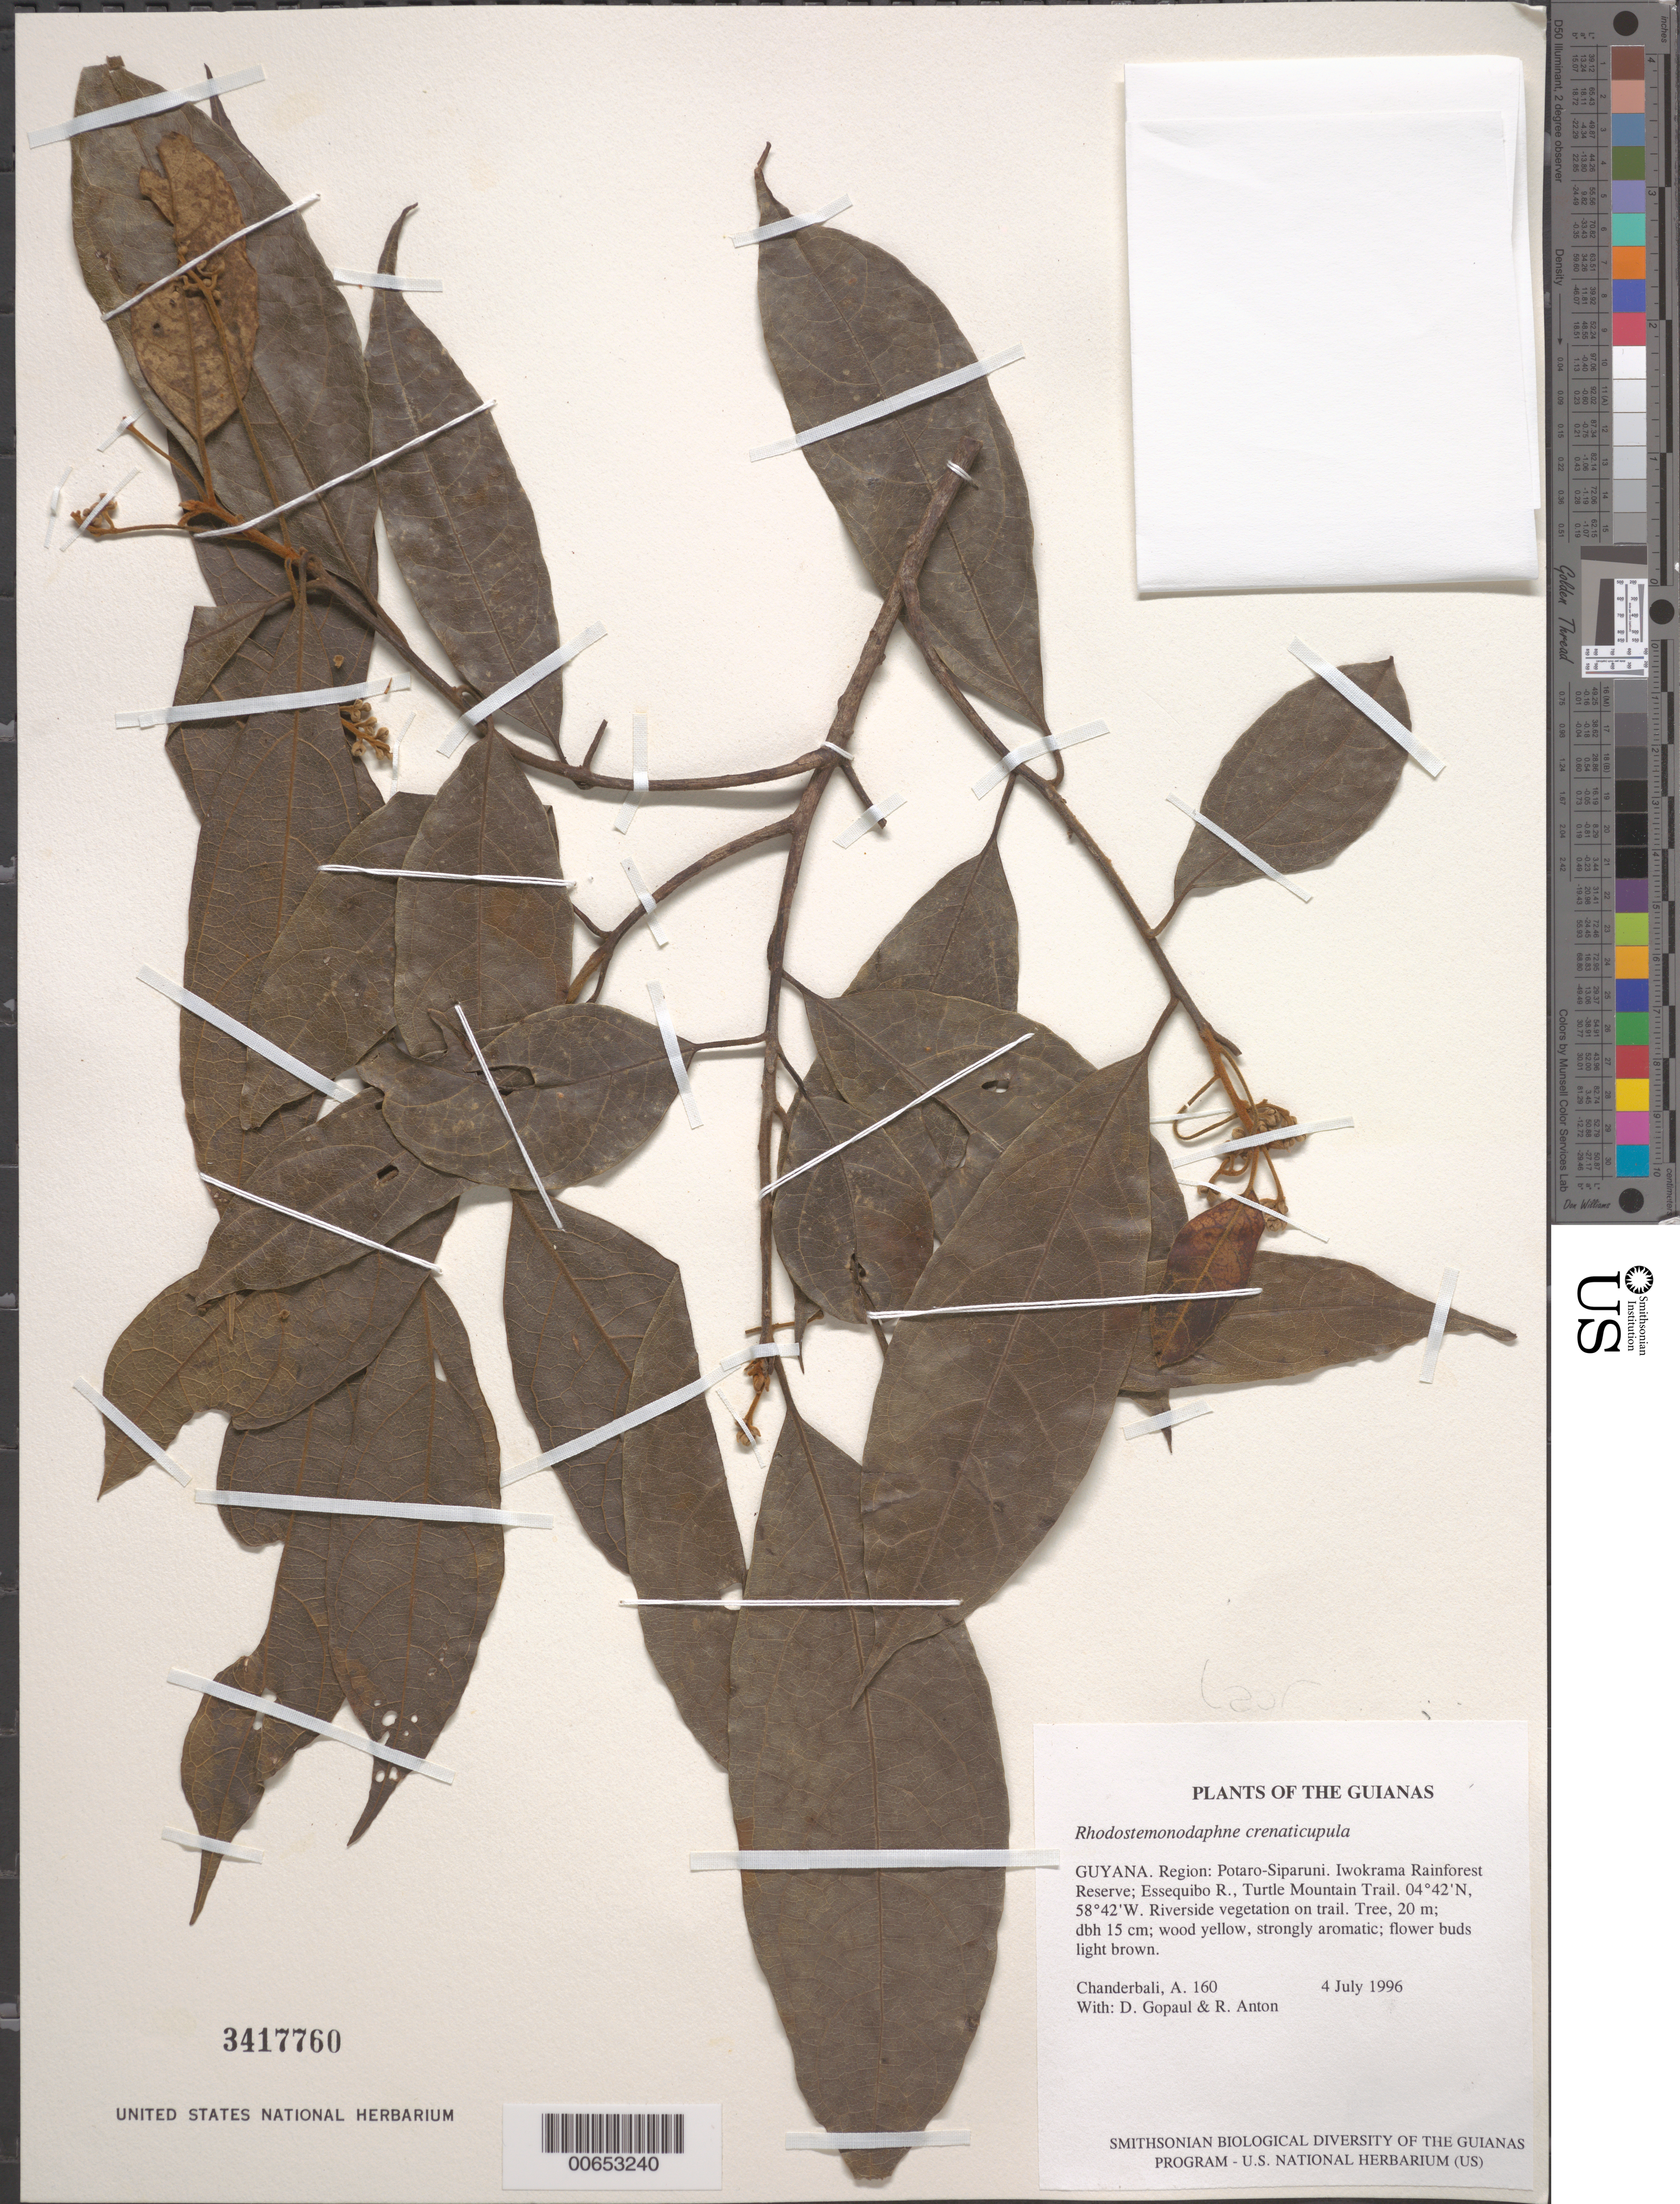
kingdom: Plantae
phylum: Tracheophyta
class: Magnoliopsida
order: Laurales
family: Lauraceae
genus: Rhodostemonodaphne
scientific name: Rhodostemonodaphne crenaticupula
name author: Madriñán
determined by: Chanderbali, Andre Shashi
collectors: A. S. Chanderbali, D. Gopaul & R. Anton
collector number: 160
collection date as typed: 4 July 1996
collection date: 1996-07-04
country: Guyana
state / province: Potaro-Siparuni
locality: Iwokrama Rainforest Reserve; Essequibo R., Turtle Mountain Trail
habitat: Riverside vegetation on trail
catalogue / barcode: US 3417760